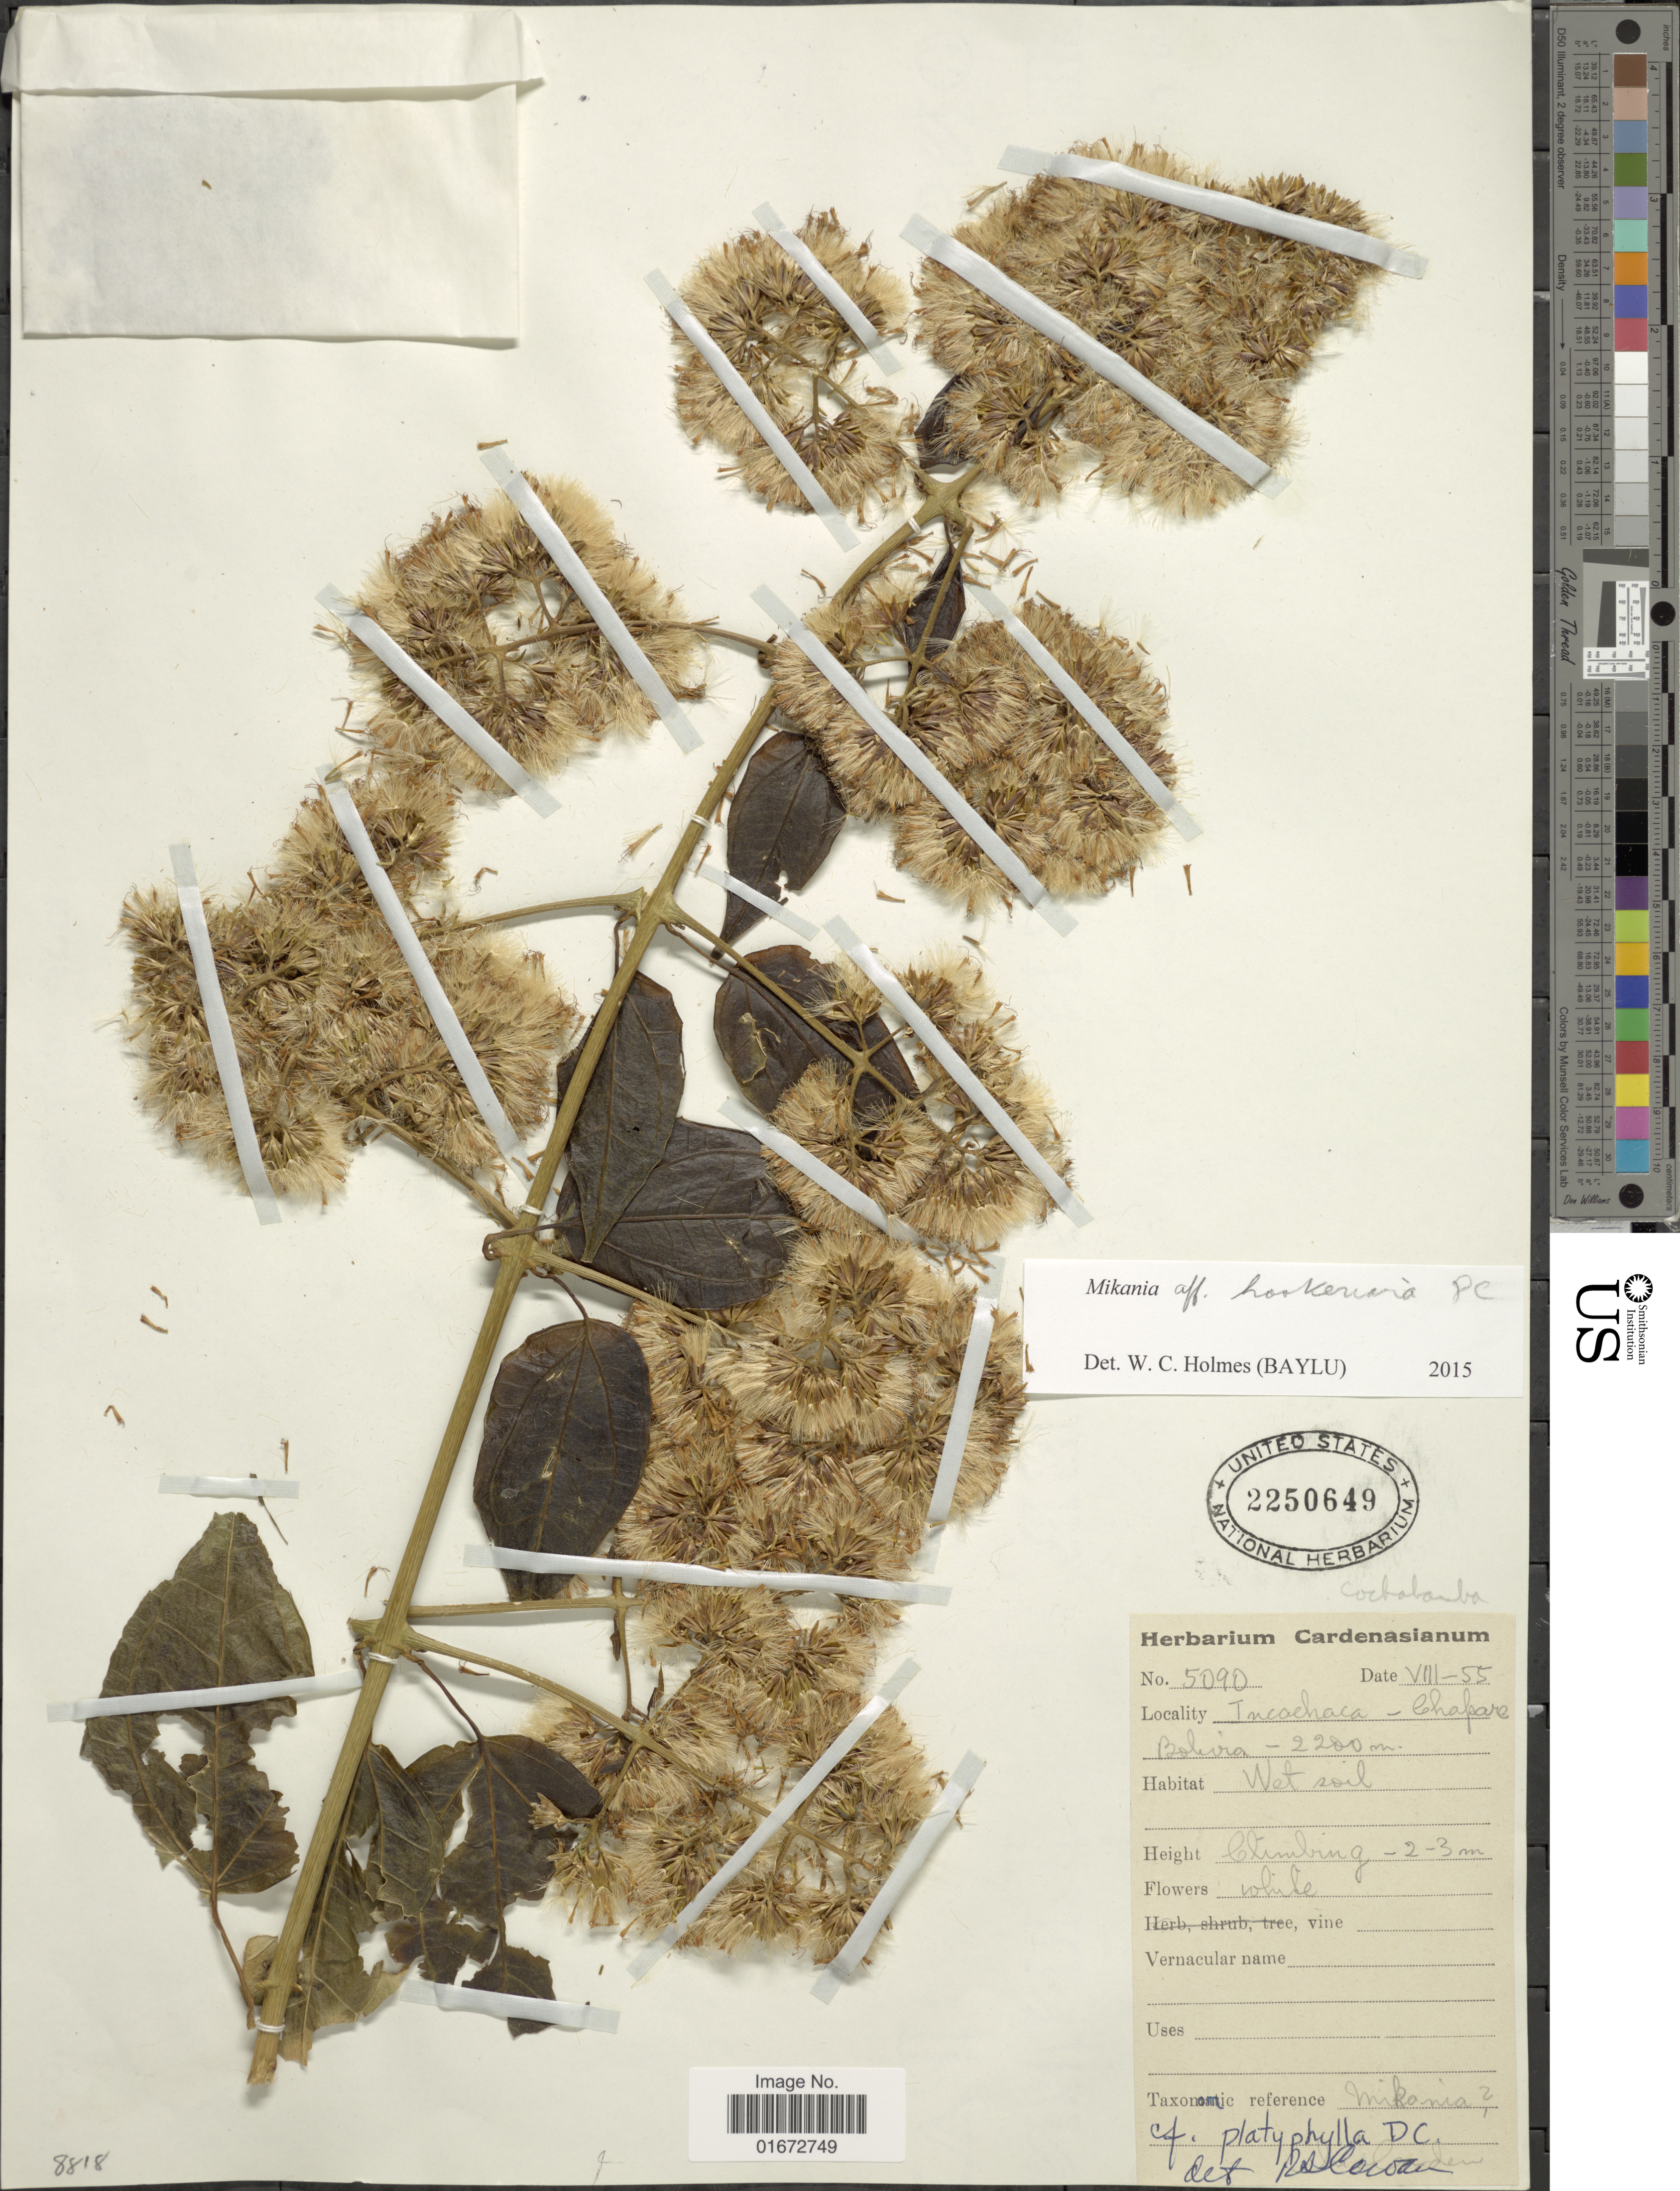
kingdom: Plantae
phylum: Tracheophyta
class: Magnoliopsida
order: Asterales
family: Asteraceae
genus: Mikania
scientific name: Mikania hookeriana var. platyphylla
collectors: Herbarium Cardenasianum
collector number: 5090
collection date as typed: Transcribed d/m/y: /8/55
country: Bolivia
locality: Incachaca - Chapare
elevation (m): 2200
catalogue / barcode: US 2250649